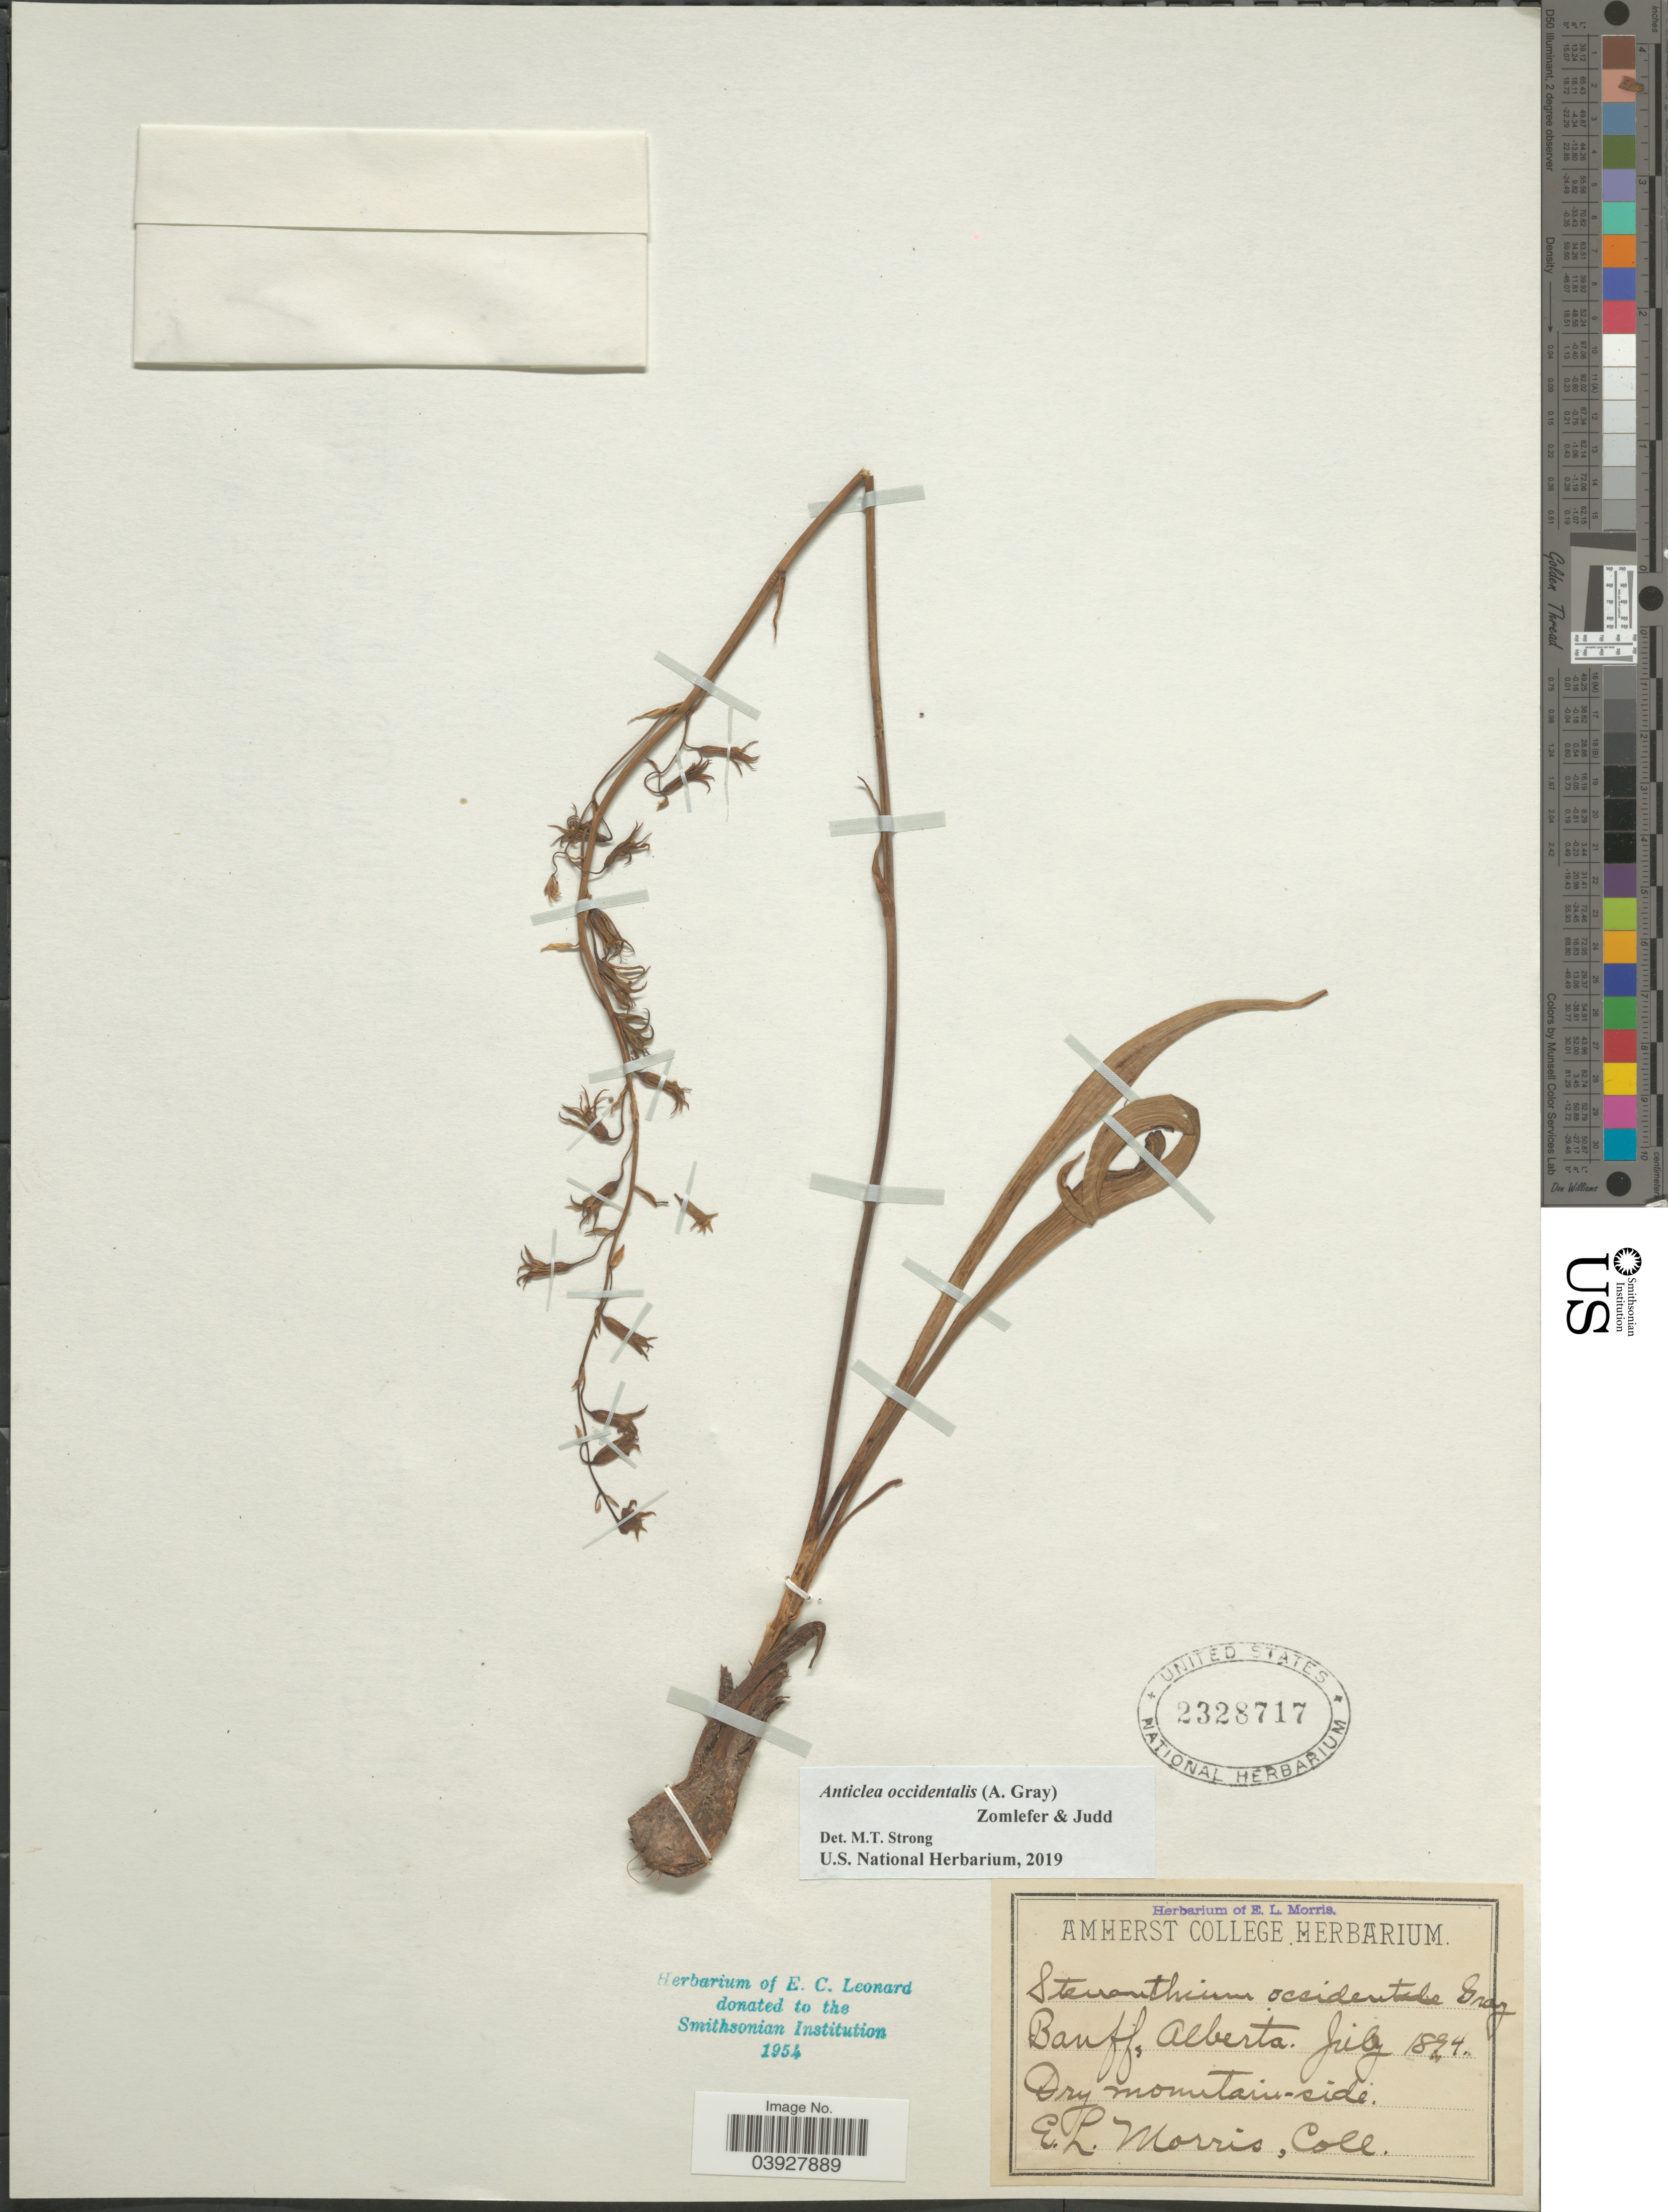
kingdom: Plantae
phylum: Tracheophyta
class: Liliopsida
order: Liliales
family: Melanthiaceae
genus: Anticlea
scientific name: Anticlea occidentalis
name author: (A. Gray) Zomlefer & Judd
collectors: E. Morris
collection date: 1894-07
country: Canada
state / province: Alberta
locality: Banff.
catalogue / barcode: US 2328717